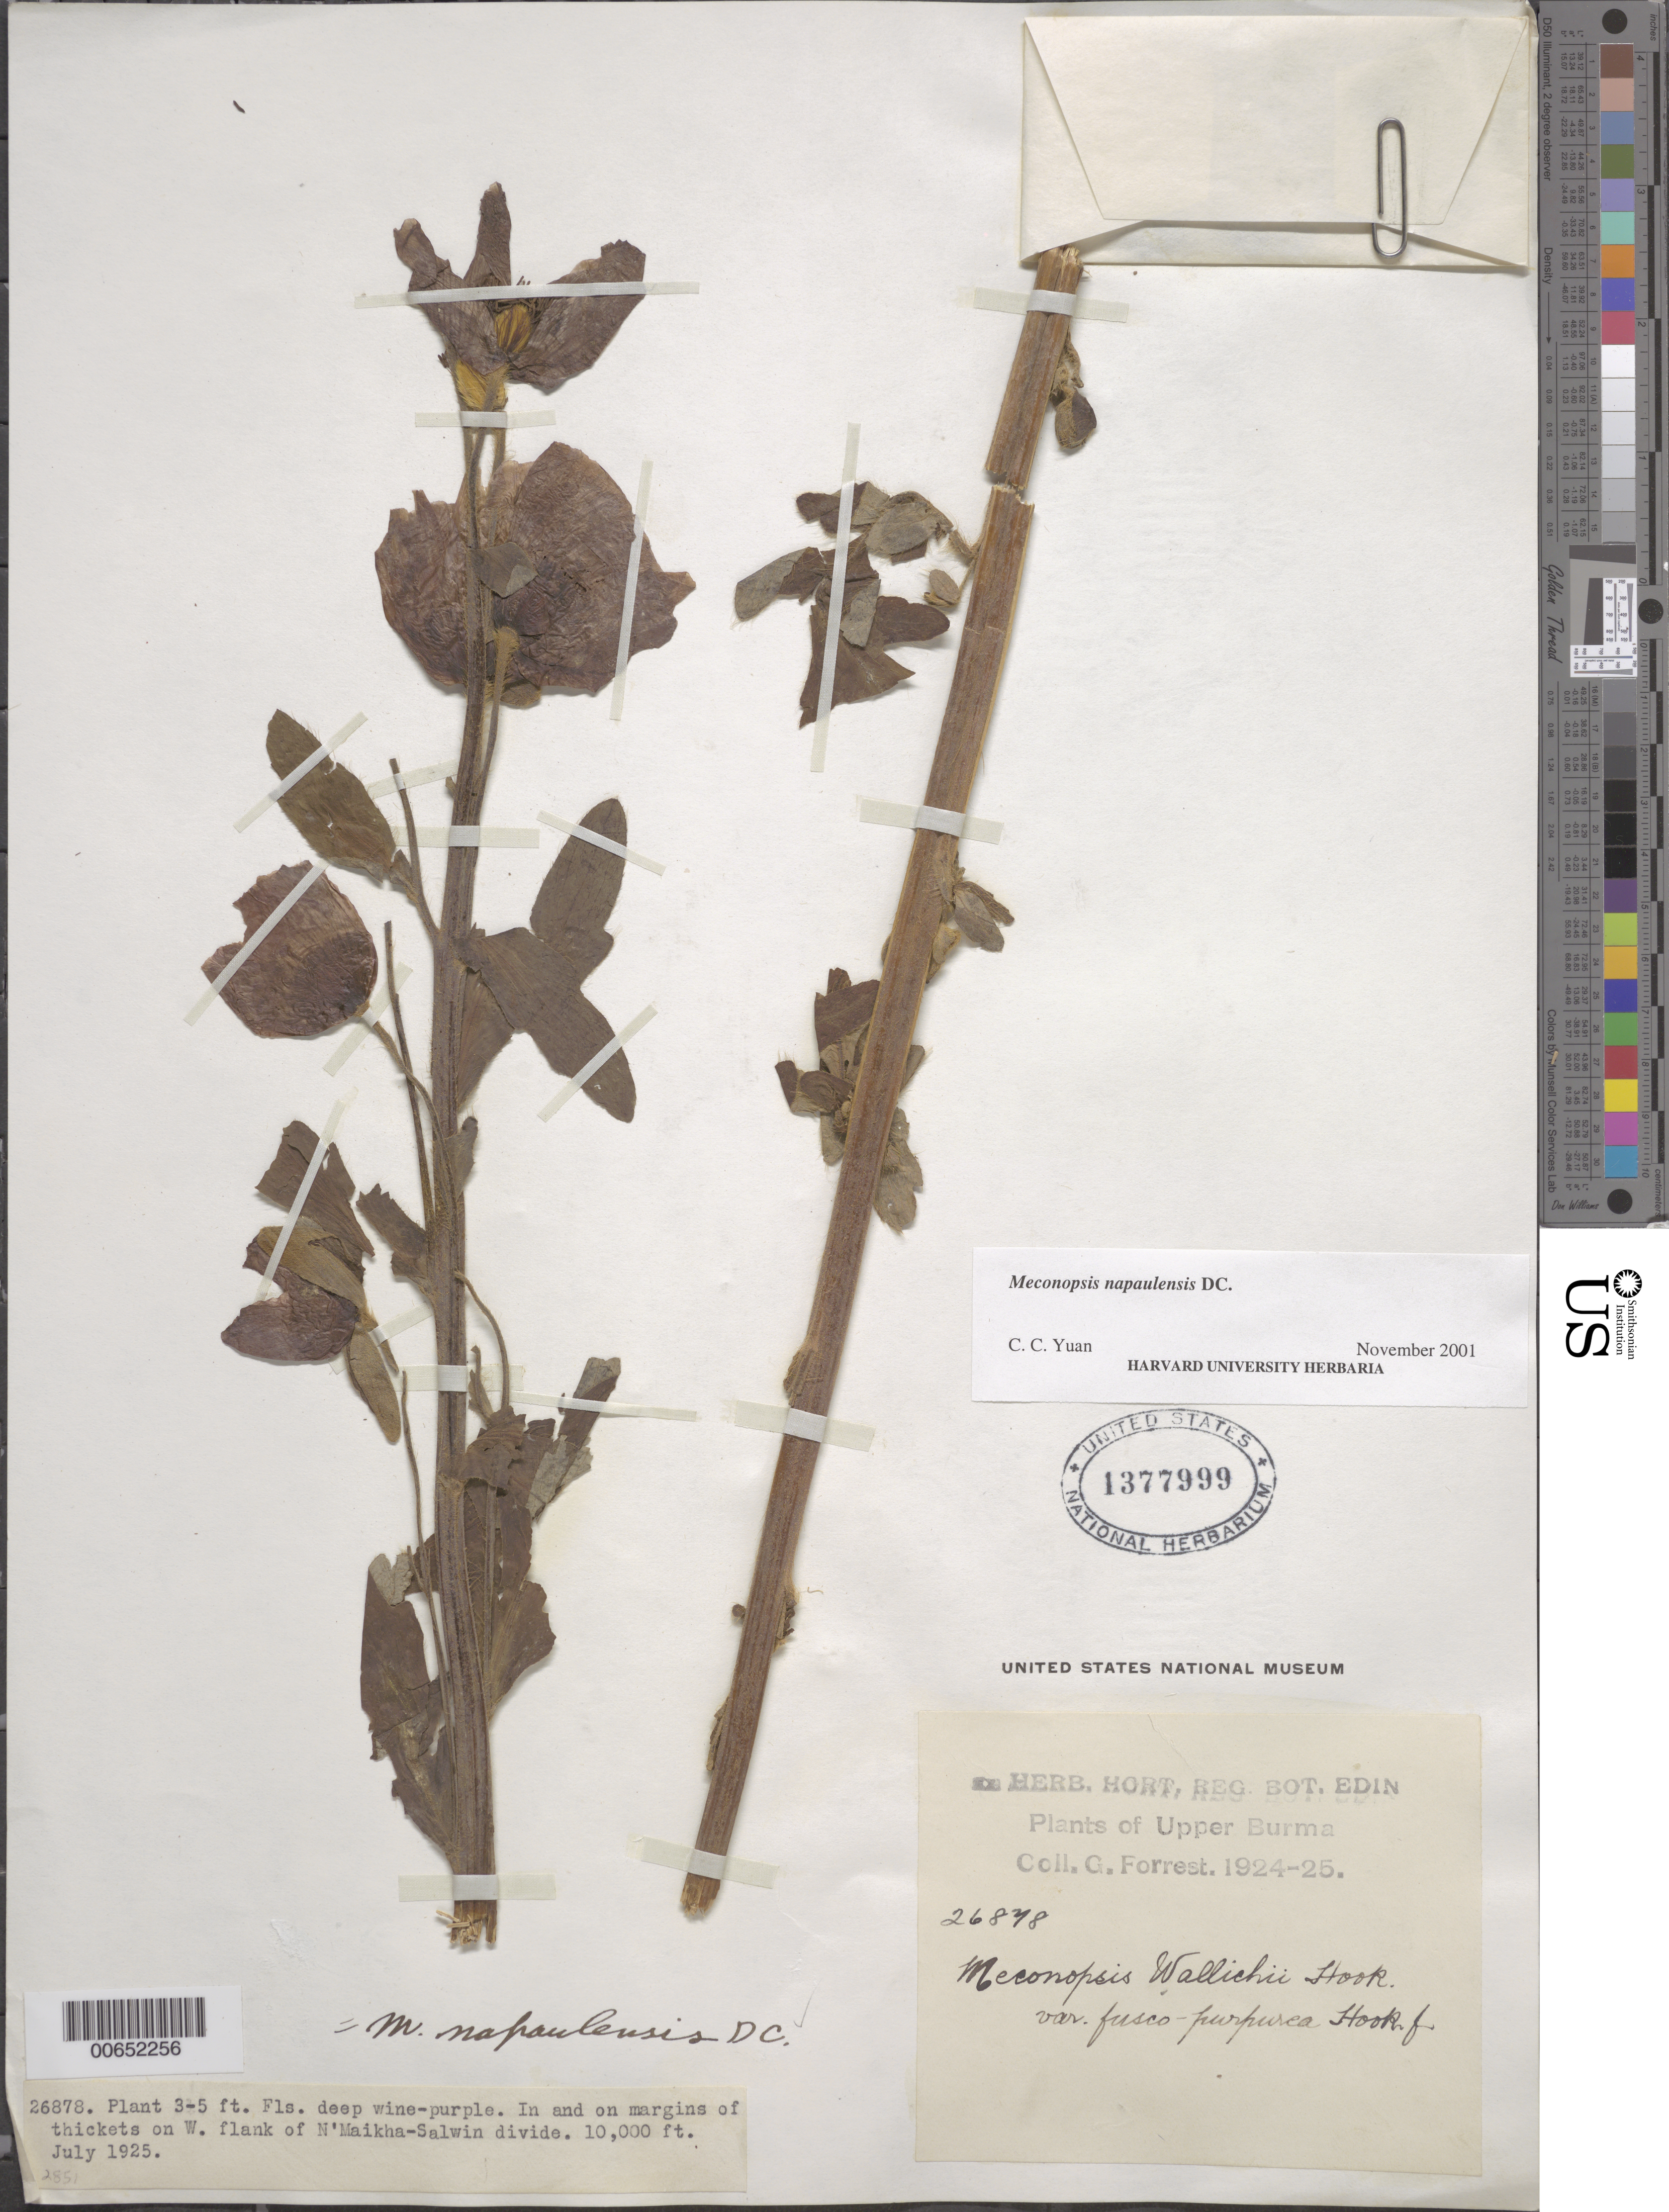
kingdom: Plantae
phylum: Tracheophyta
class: Magnoliopsida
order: Ranunculales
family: Papaveraceae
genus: Meconopsis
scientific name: Meconopsis napaulensis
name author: DC.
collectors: G. Forrest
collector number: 26878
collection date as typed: Jul 1925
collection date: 1925-07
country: Myanmar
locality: Upper Burma, W flank of N'Maikha-Salwin Divide.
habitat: In and on margins of thickets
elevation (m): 3048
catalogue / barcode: US 1377999